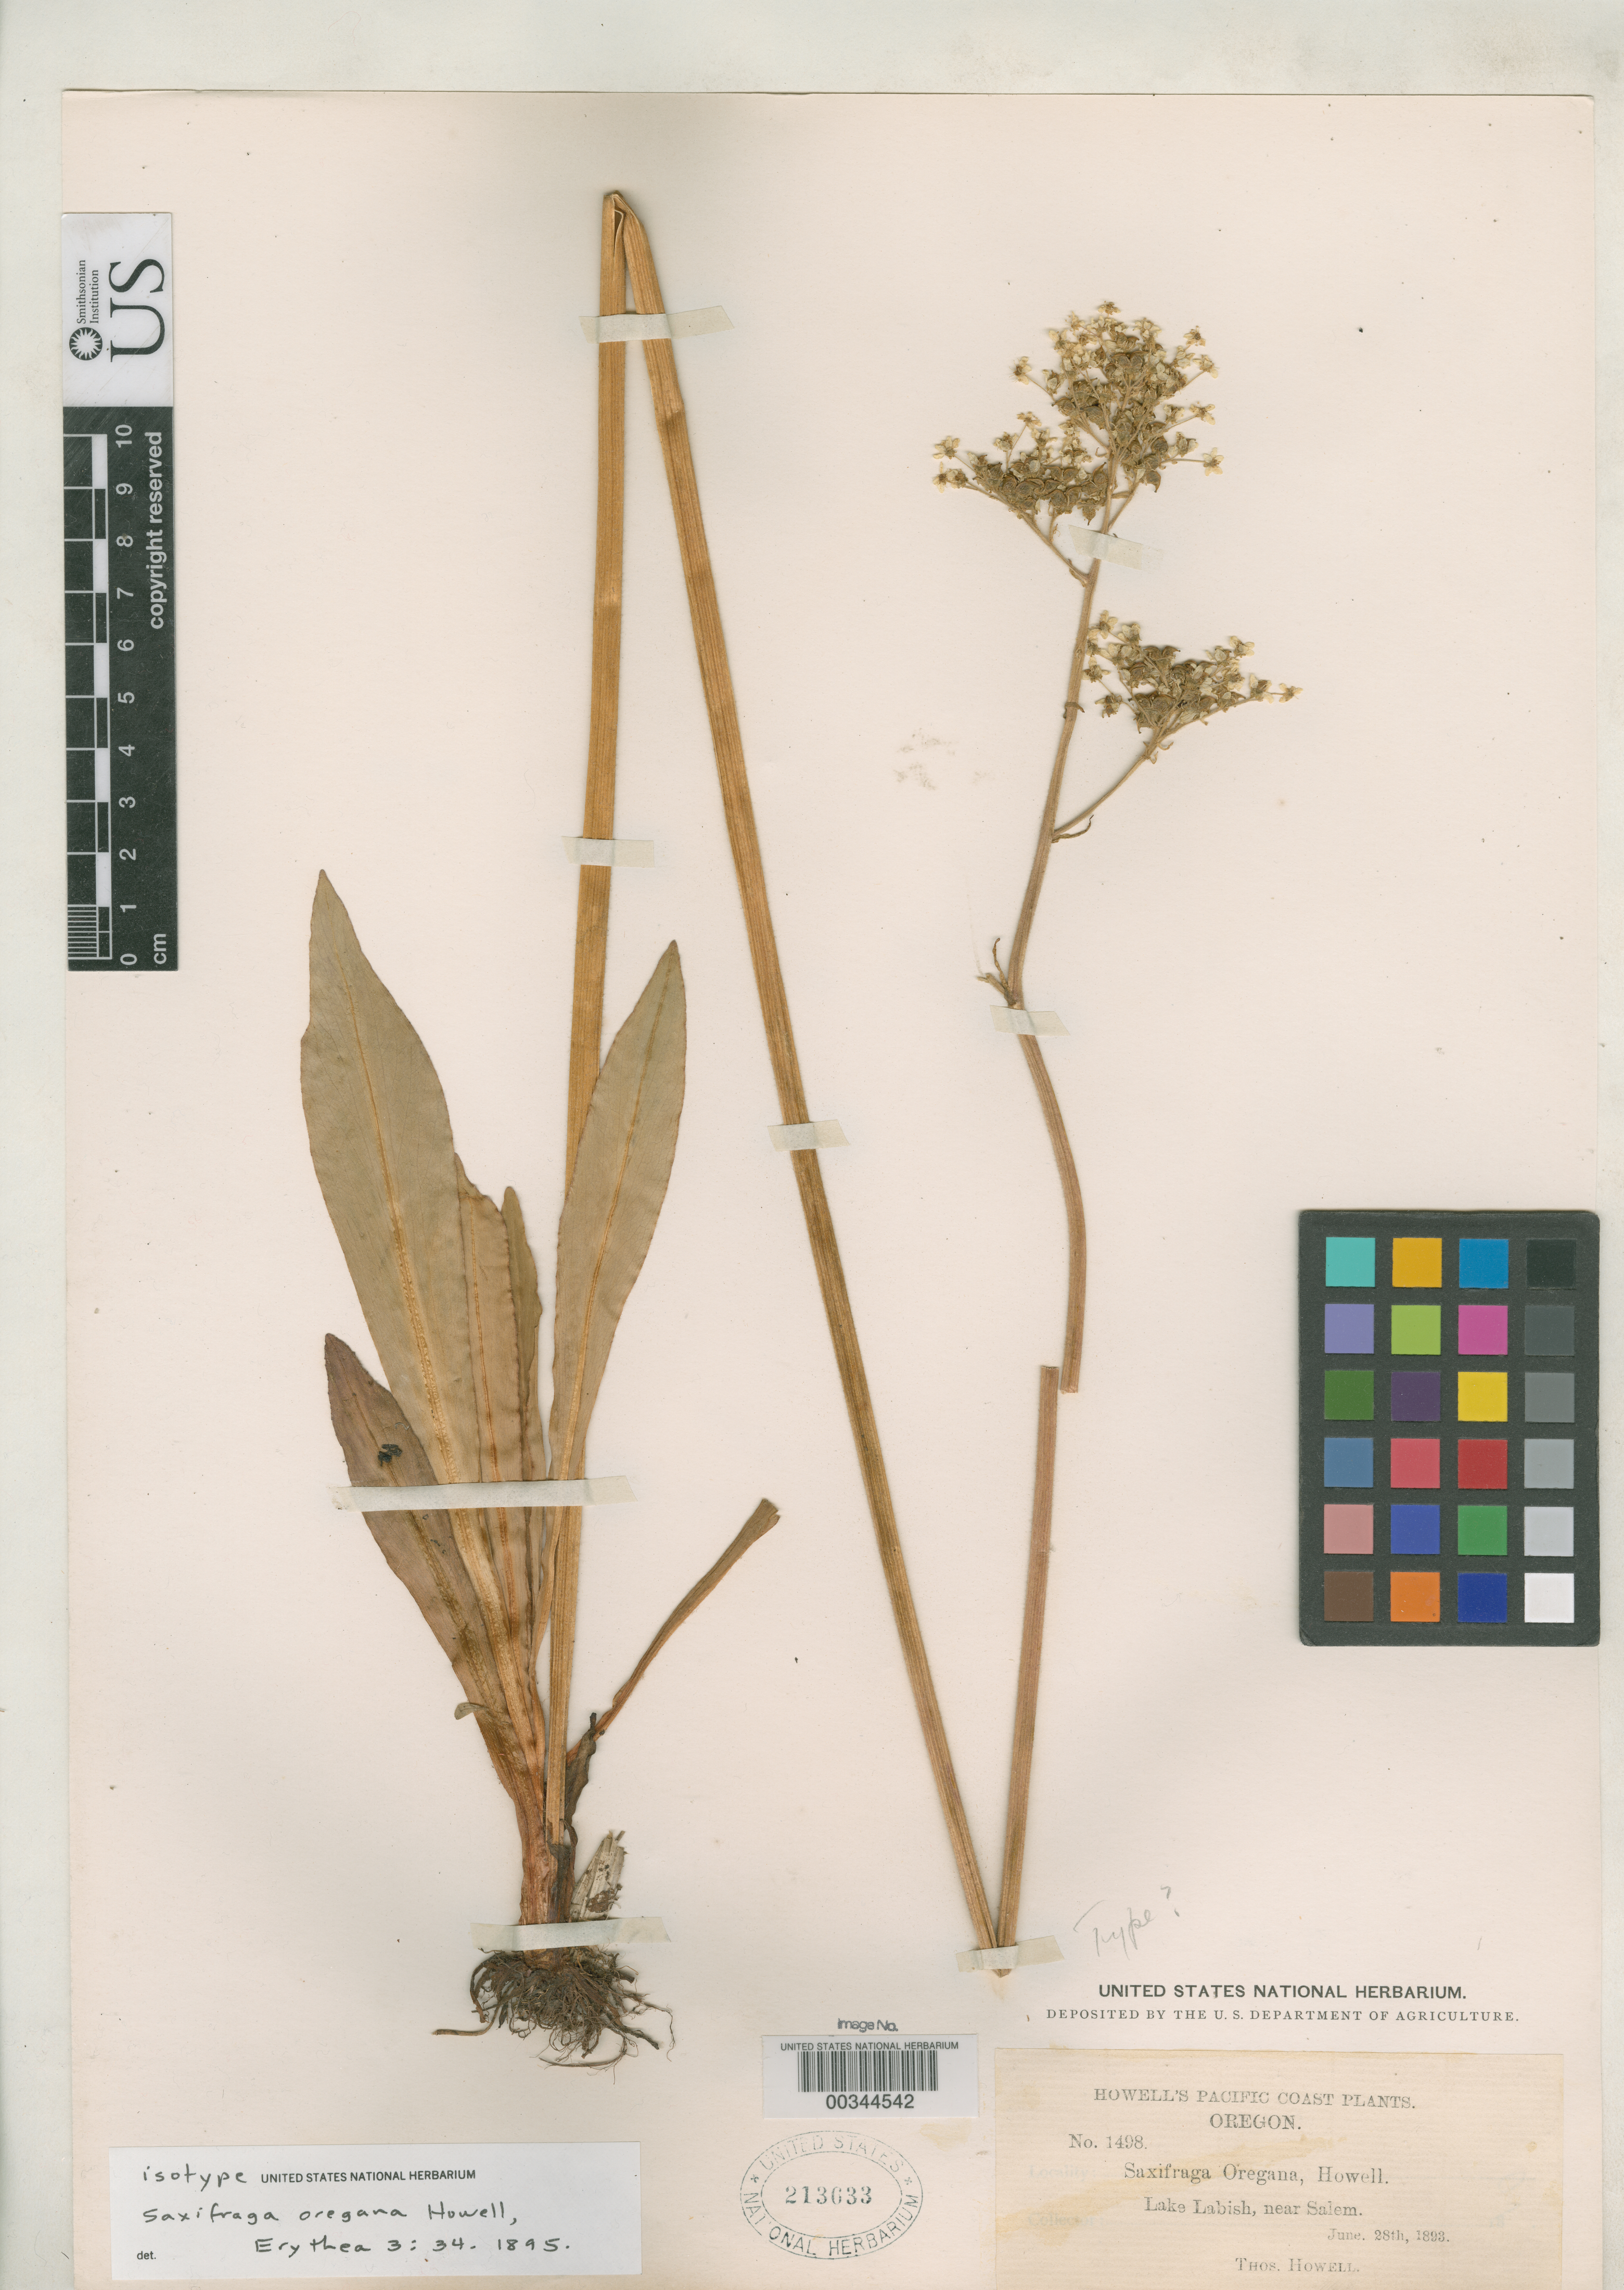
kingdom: Plantae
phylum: Tracheophyta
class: Magnoliopsida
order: Saxifragales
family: Saxifragaceae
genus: Saxifraga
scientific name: Saxifraga oregana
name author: Howell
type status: Possible Isotype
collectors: T. J. Howell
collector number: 1498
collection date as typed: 28 Jun 1893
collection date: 1893-06-28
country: United States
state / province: Oregon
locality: Lake Labish, near Salem.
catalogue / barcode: US 213633